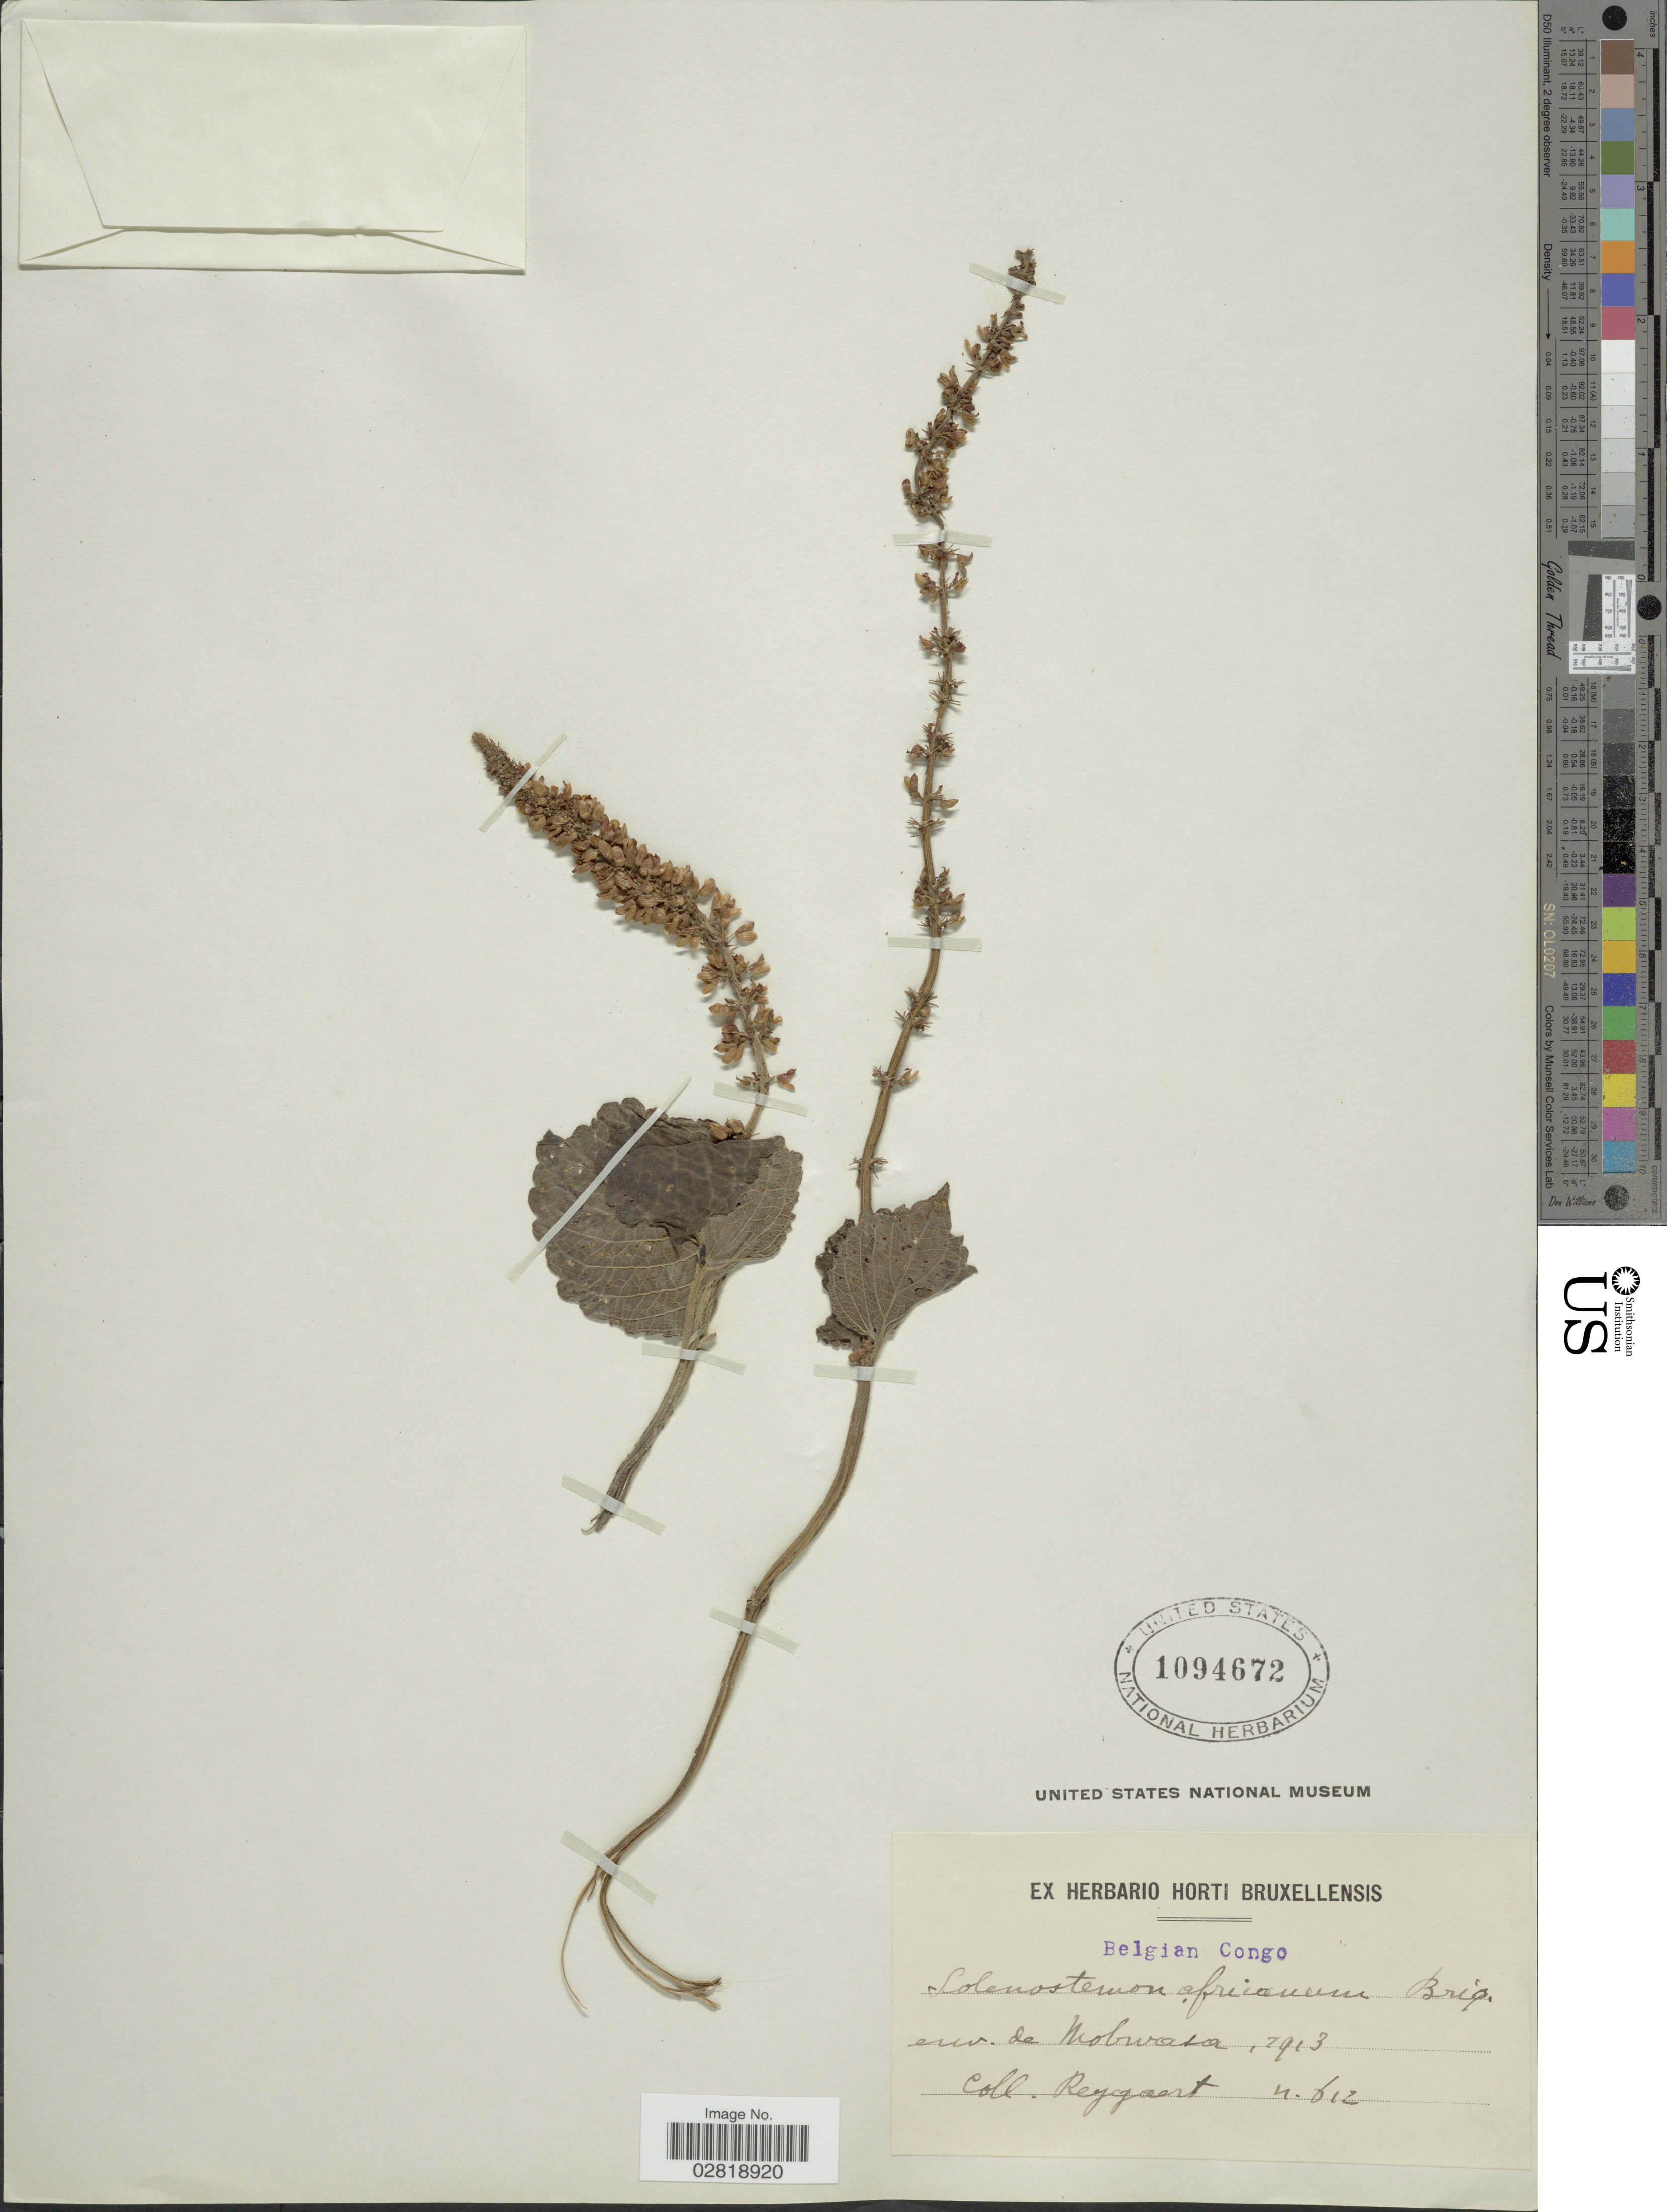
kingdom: Plantae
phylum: Tracheophyta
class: Magnoliopsida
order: Lamiales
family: Lamiaceae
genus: Solenostemon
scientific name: Solenostemon africanus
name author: Briq.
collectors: Reygaert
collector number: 612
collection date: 1913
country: Congo, Democratic Republic of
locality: Belgian Congo. Env. de Mobwasa.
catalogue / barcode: US 1094672